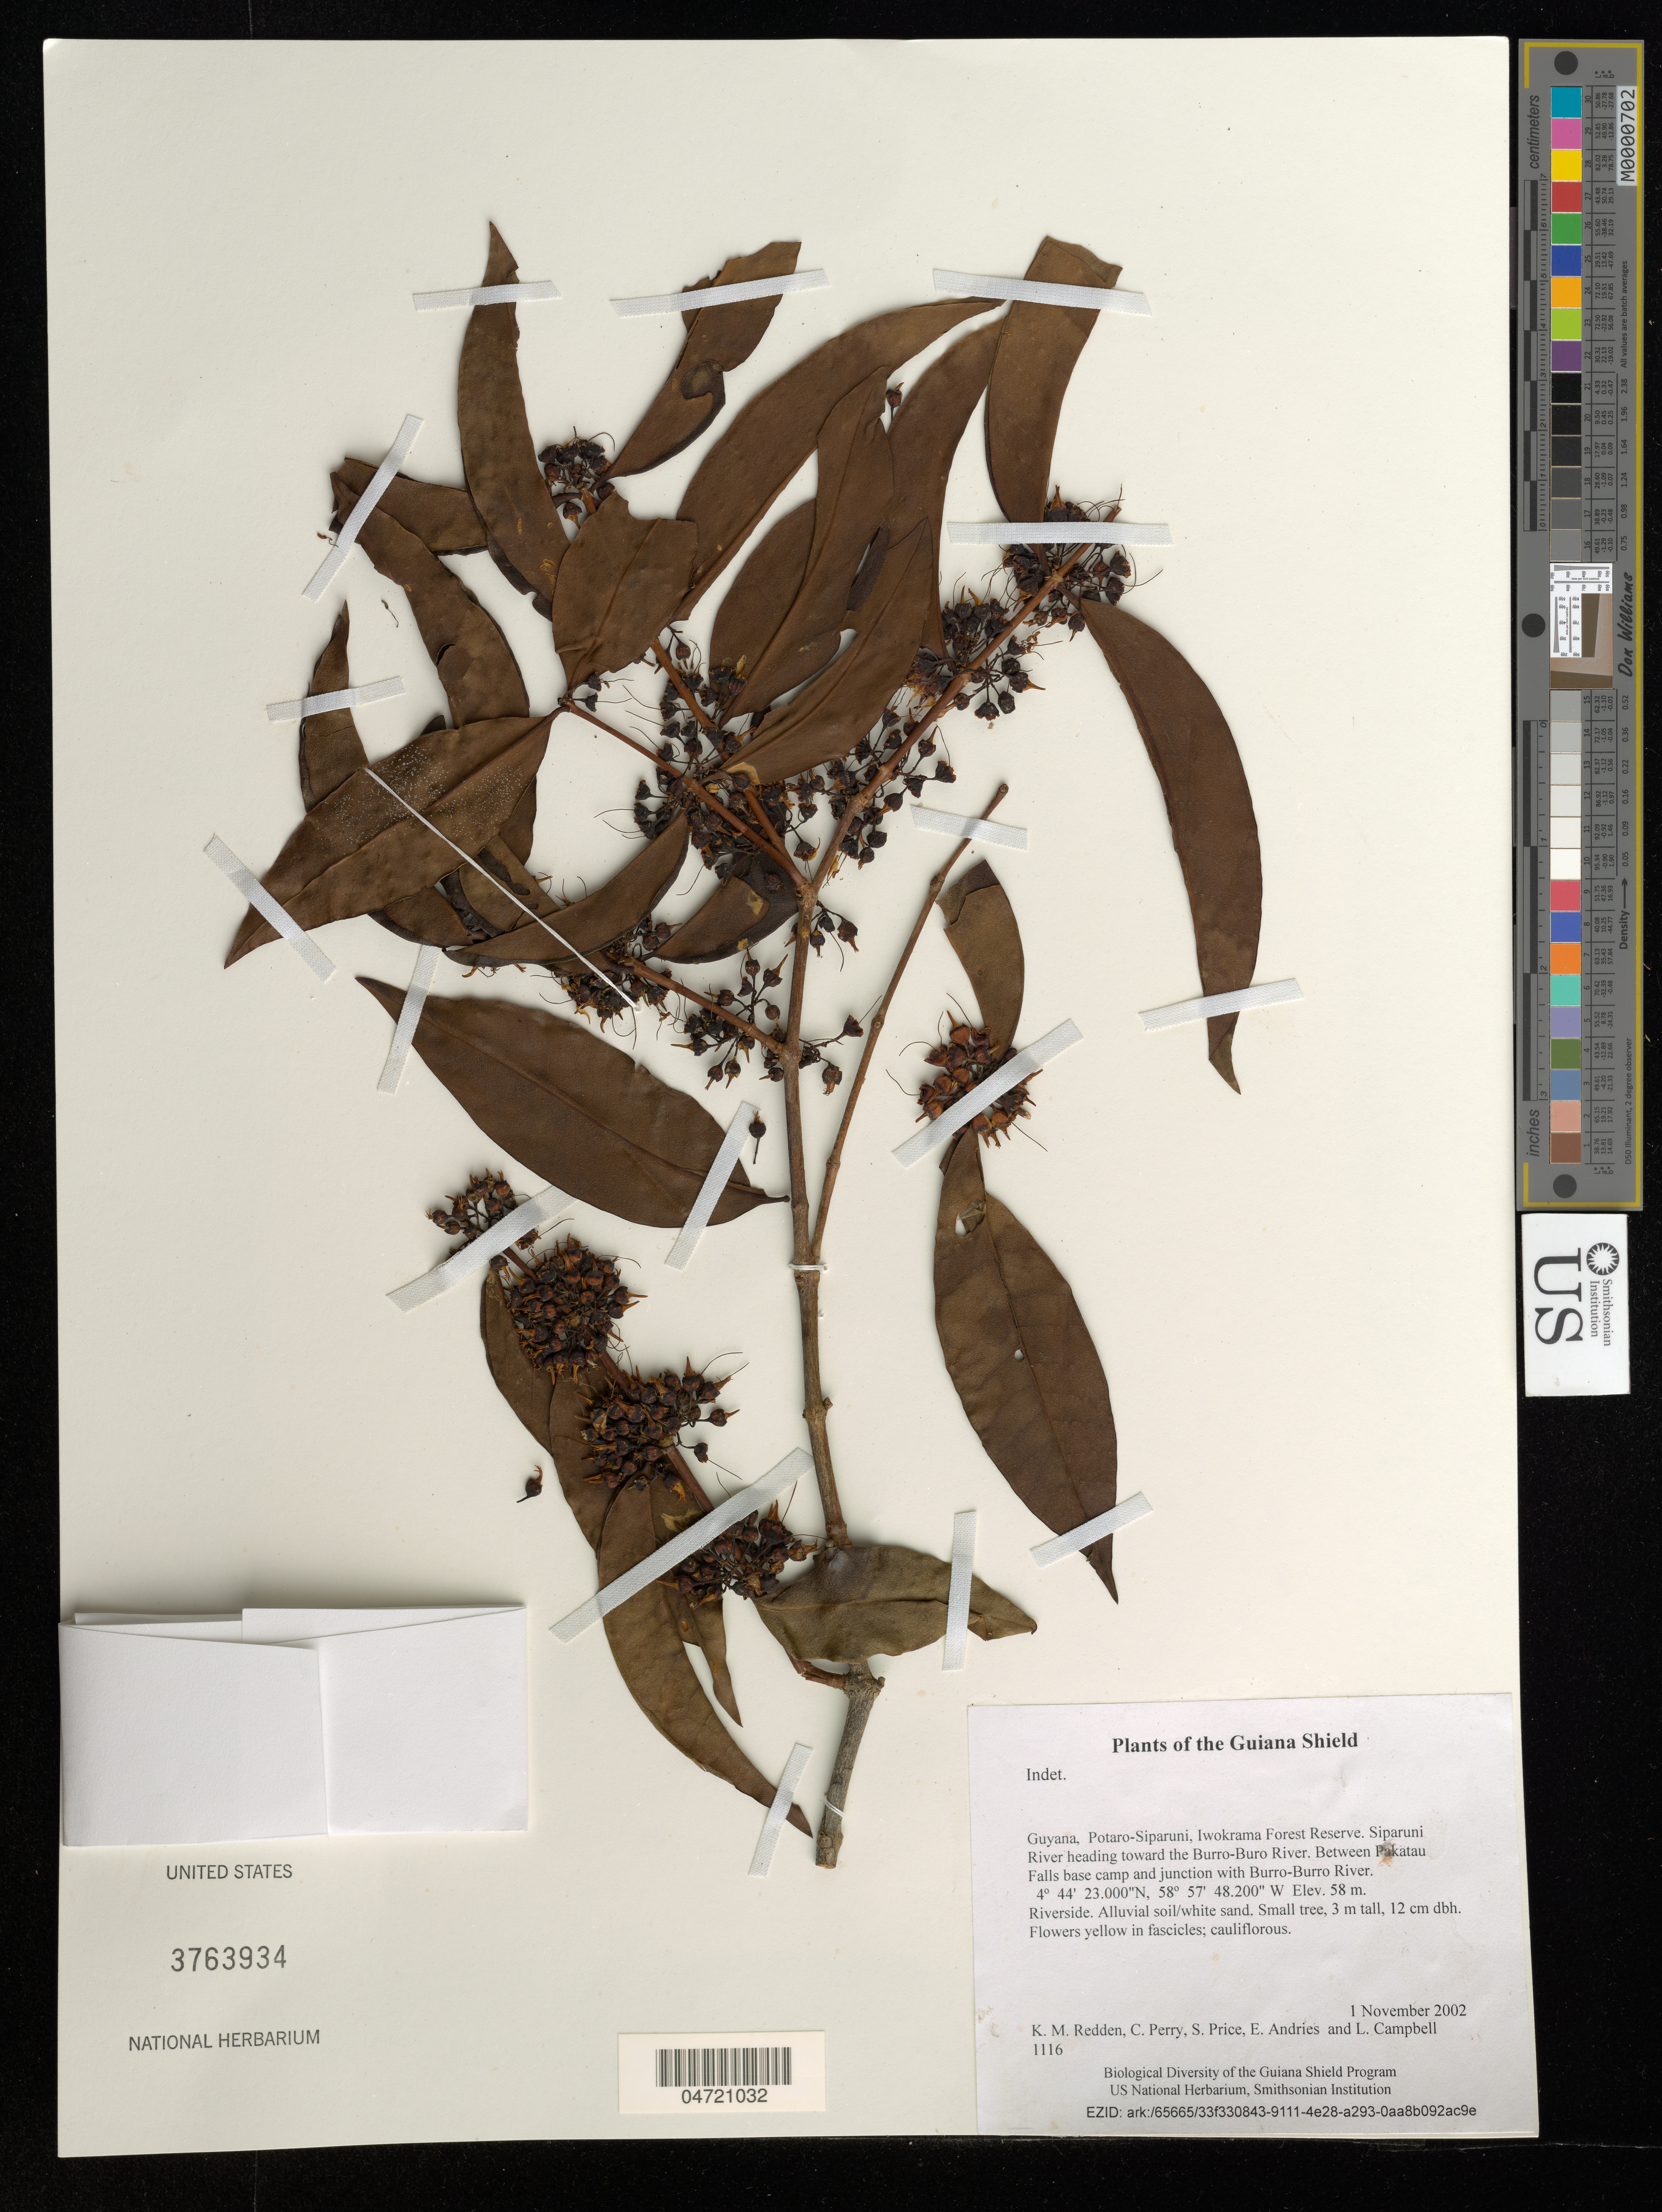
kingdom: Plantae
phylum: Tracheophyta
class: Magnoliopsida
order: Myrtales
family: Melastomataceae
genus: Mouriri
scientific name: Mouriri acutiflora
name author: Naudin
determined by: Strong, Mark T., (BOT), Smithsonian Institution - National Museum of Natural History (UNITED STATES)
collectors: K. M. Redden, C. Perry, S. Price, E. Andries & L. Campbell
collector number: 1116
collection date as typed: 1 November 2002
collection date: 2002-11-01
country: Guyana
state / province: Potaro-Siparuni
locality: Iwokrama Forest Reserve. Siparuni River heading toward the Burro-Buro River. Between Pakatau Falls base camp and junction with Burro-Burro River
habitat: Riverside. Alluvial soil/white sand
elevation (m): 58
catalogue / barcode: US 3763934